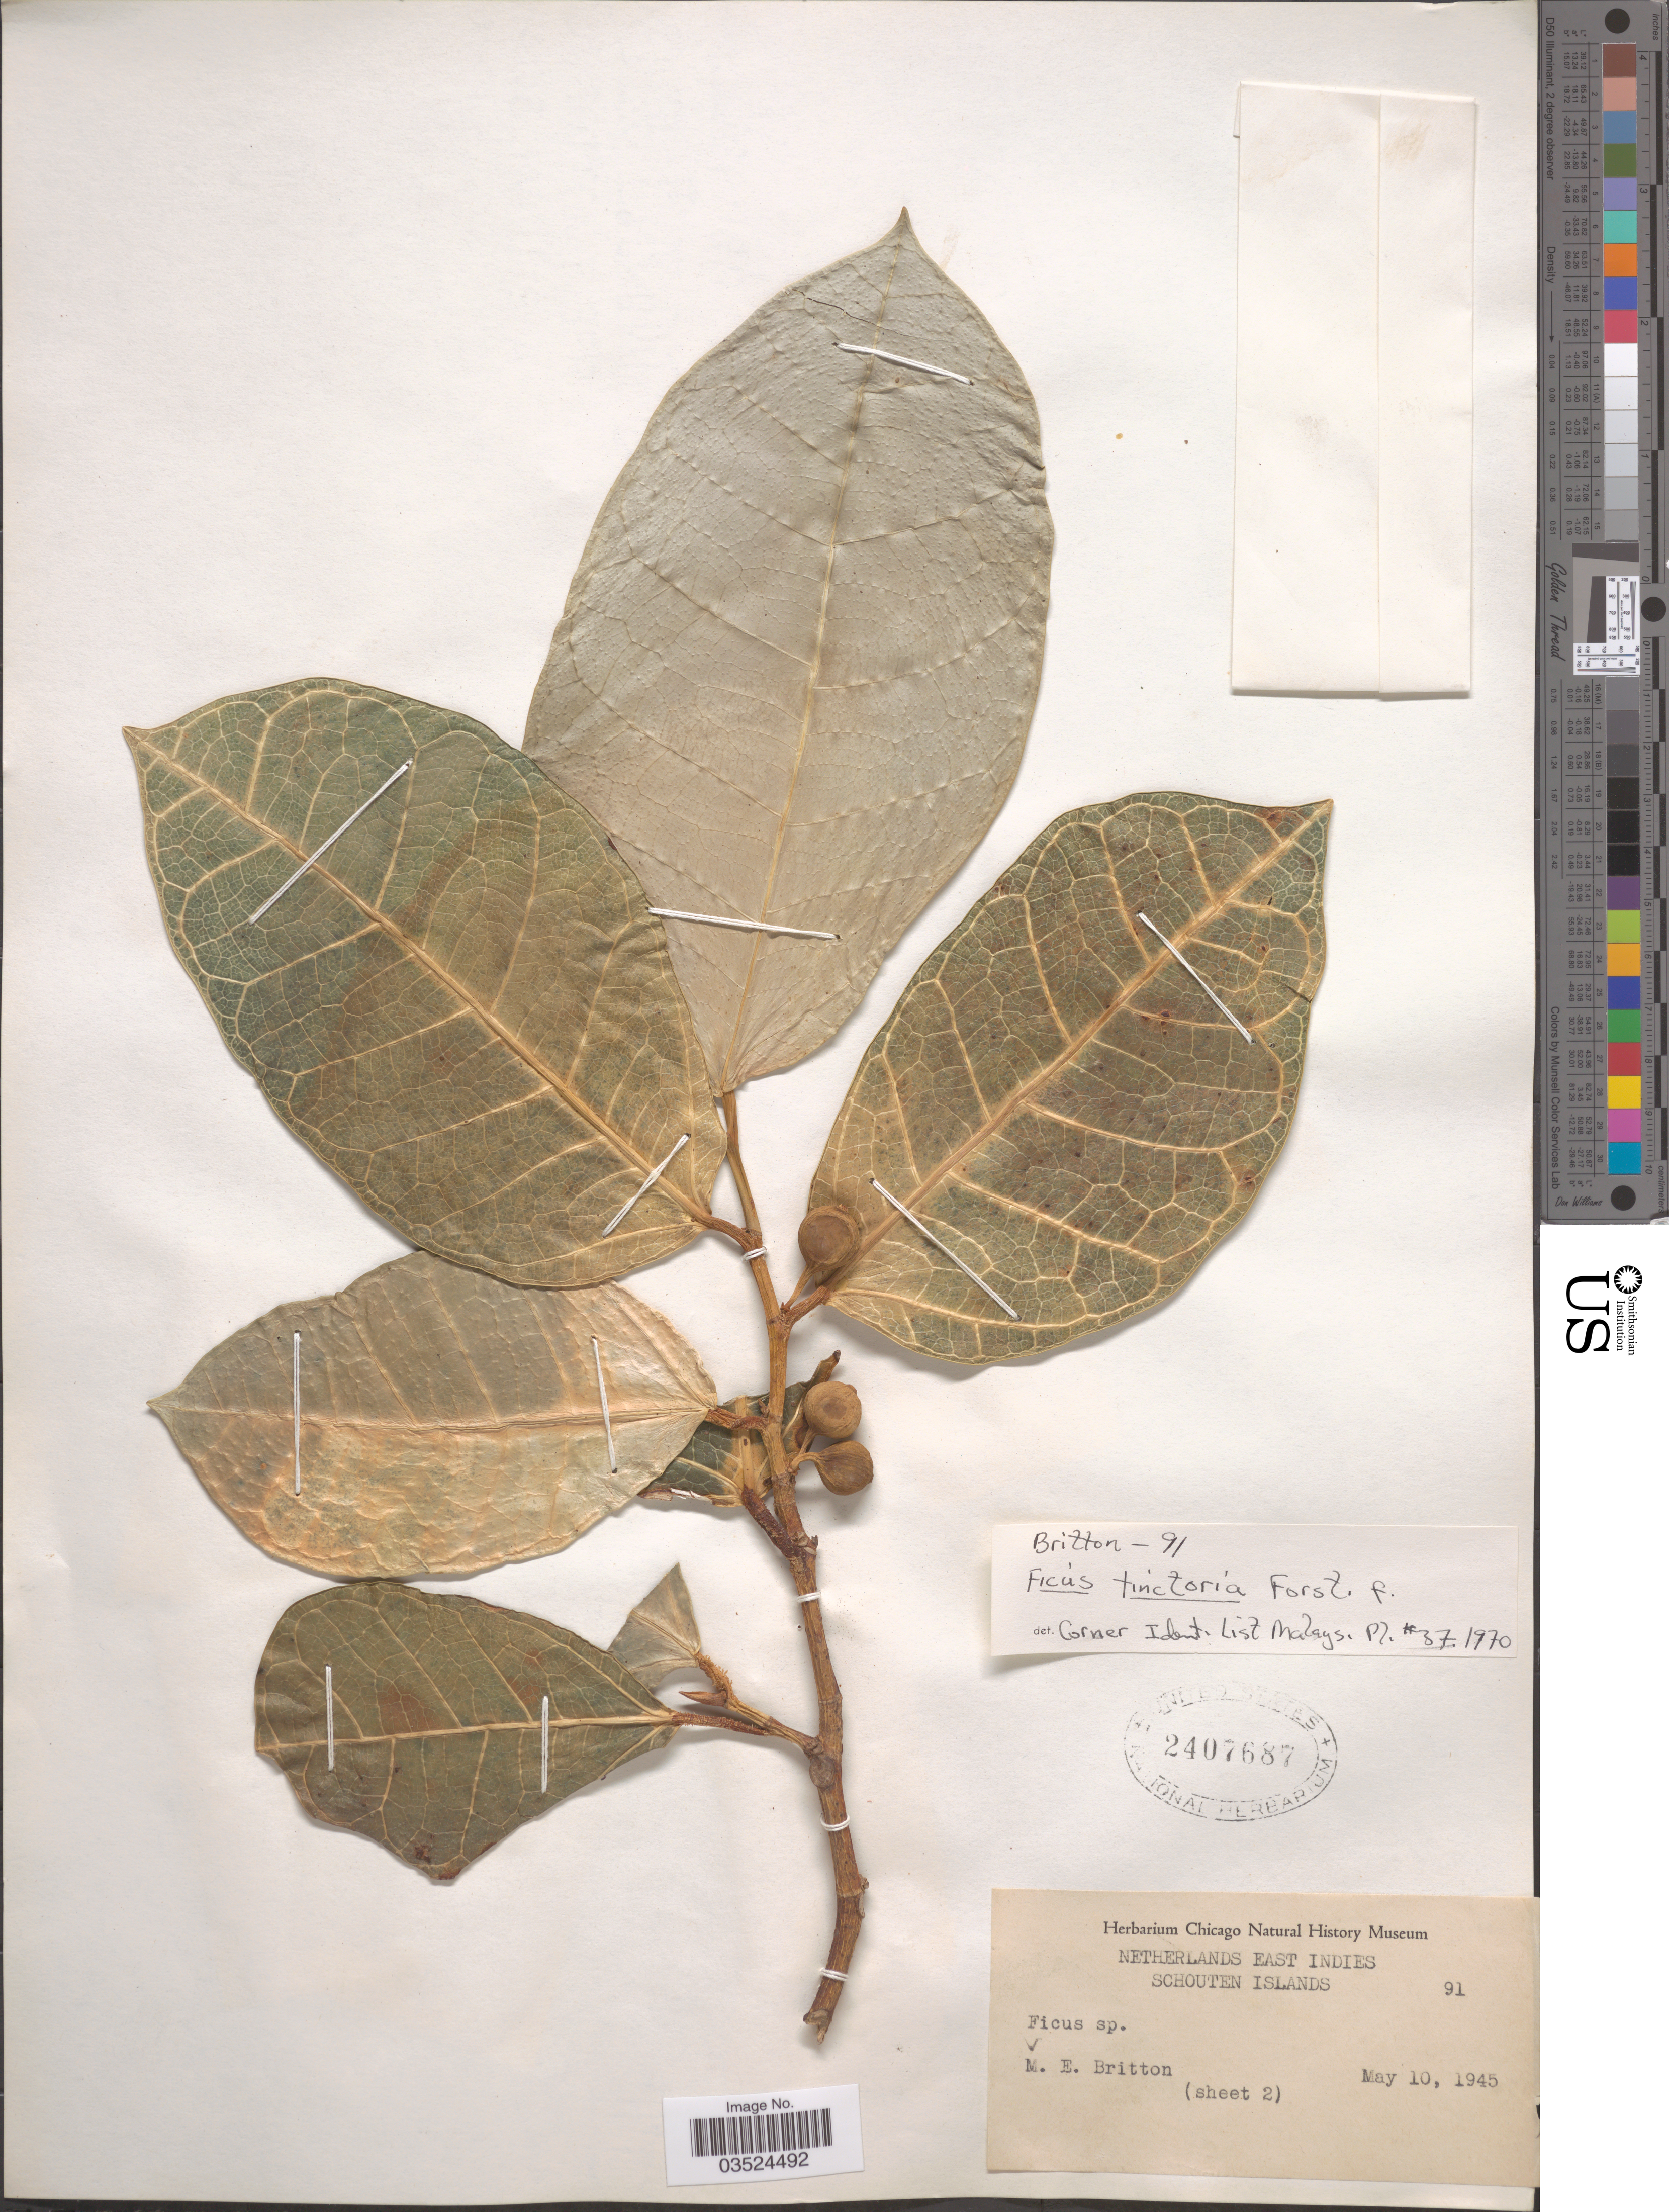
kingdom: Plantae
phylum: Tracheophyta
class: Magnoliopsida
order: Rosales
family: Moraceae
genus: Ficus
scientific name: Ficus tinctoria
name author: G. Forst.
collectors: M. E. Britton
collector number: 91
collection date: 1945-05-10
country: Indonesia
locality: Netherlands East Indies. Schouten Islands.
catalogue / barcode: US 2407687